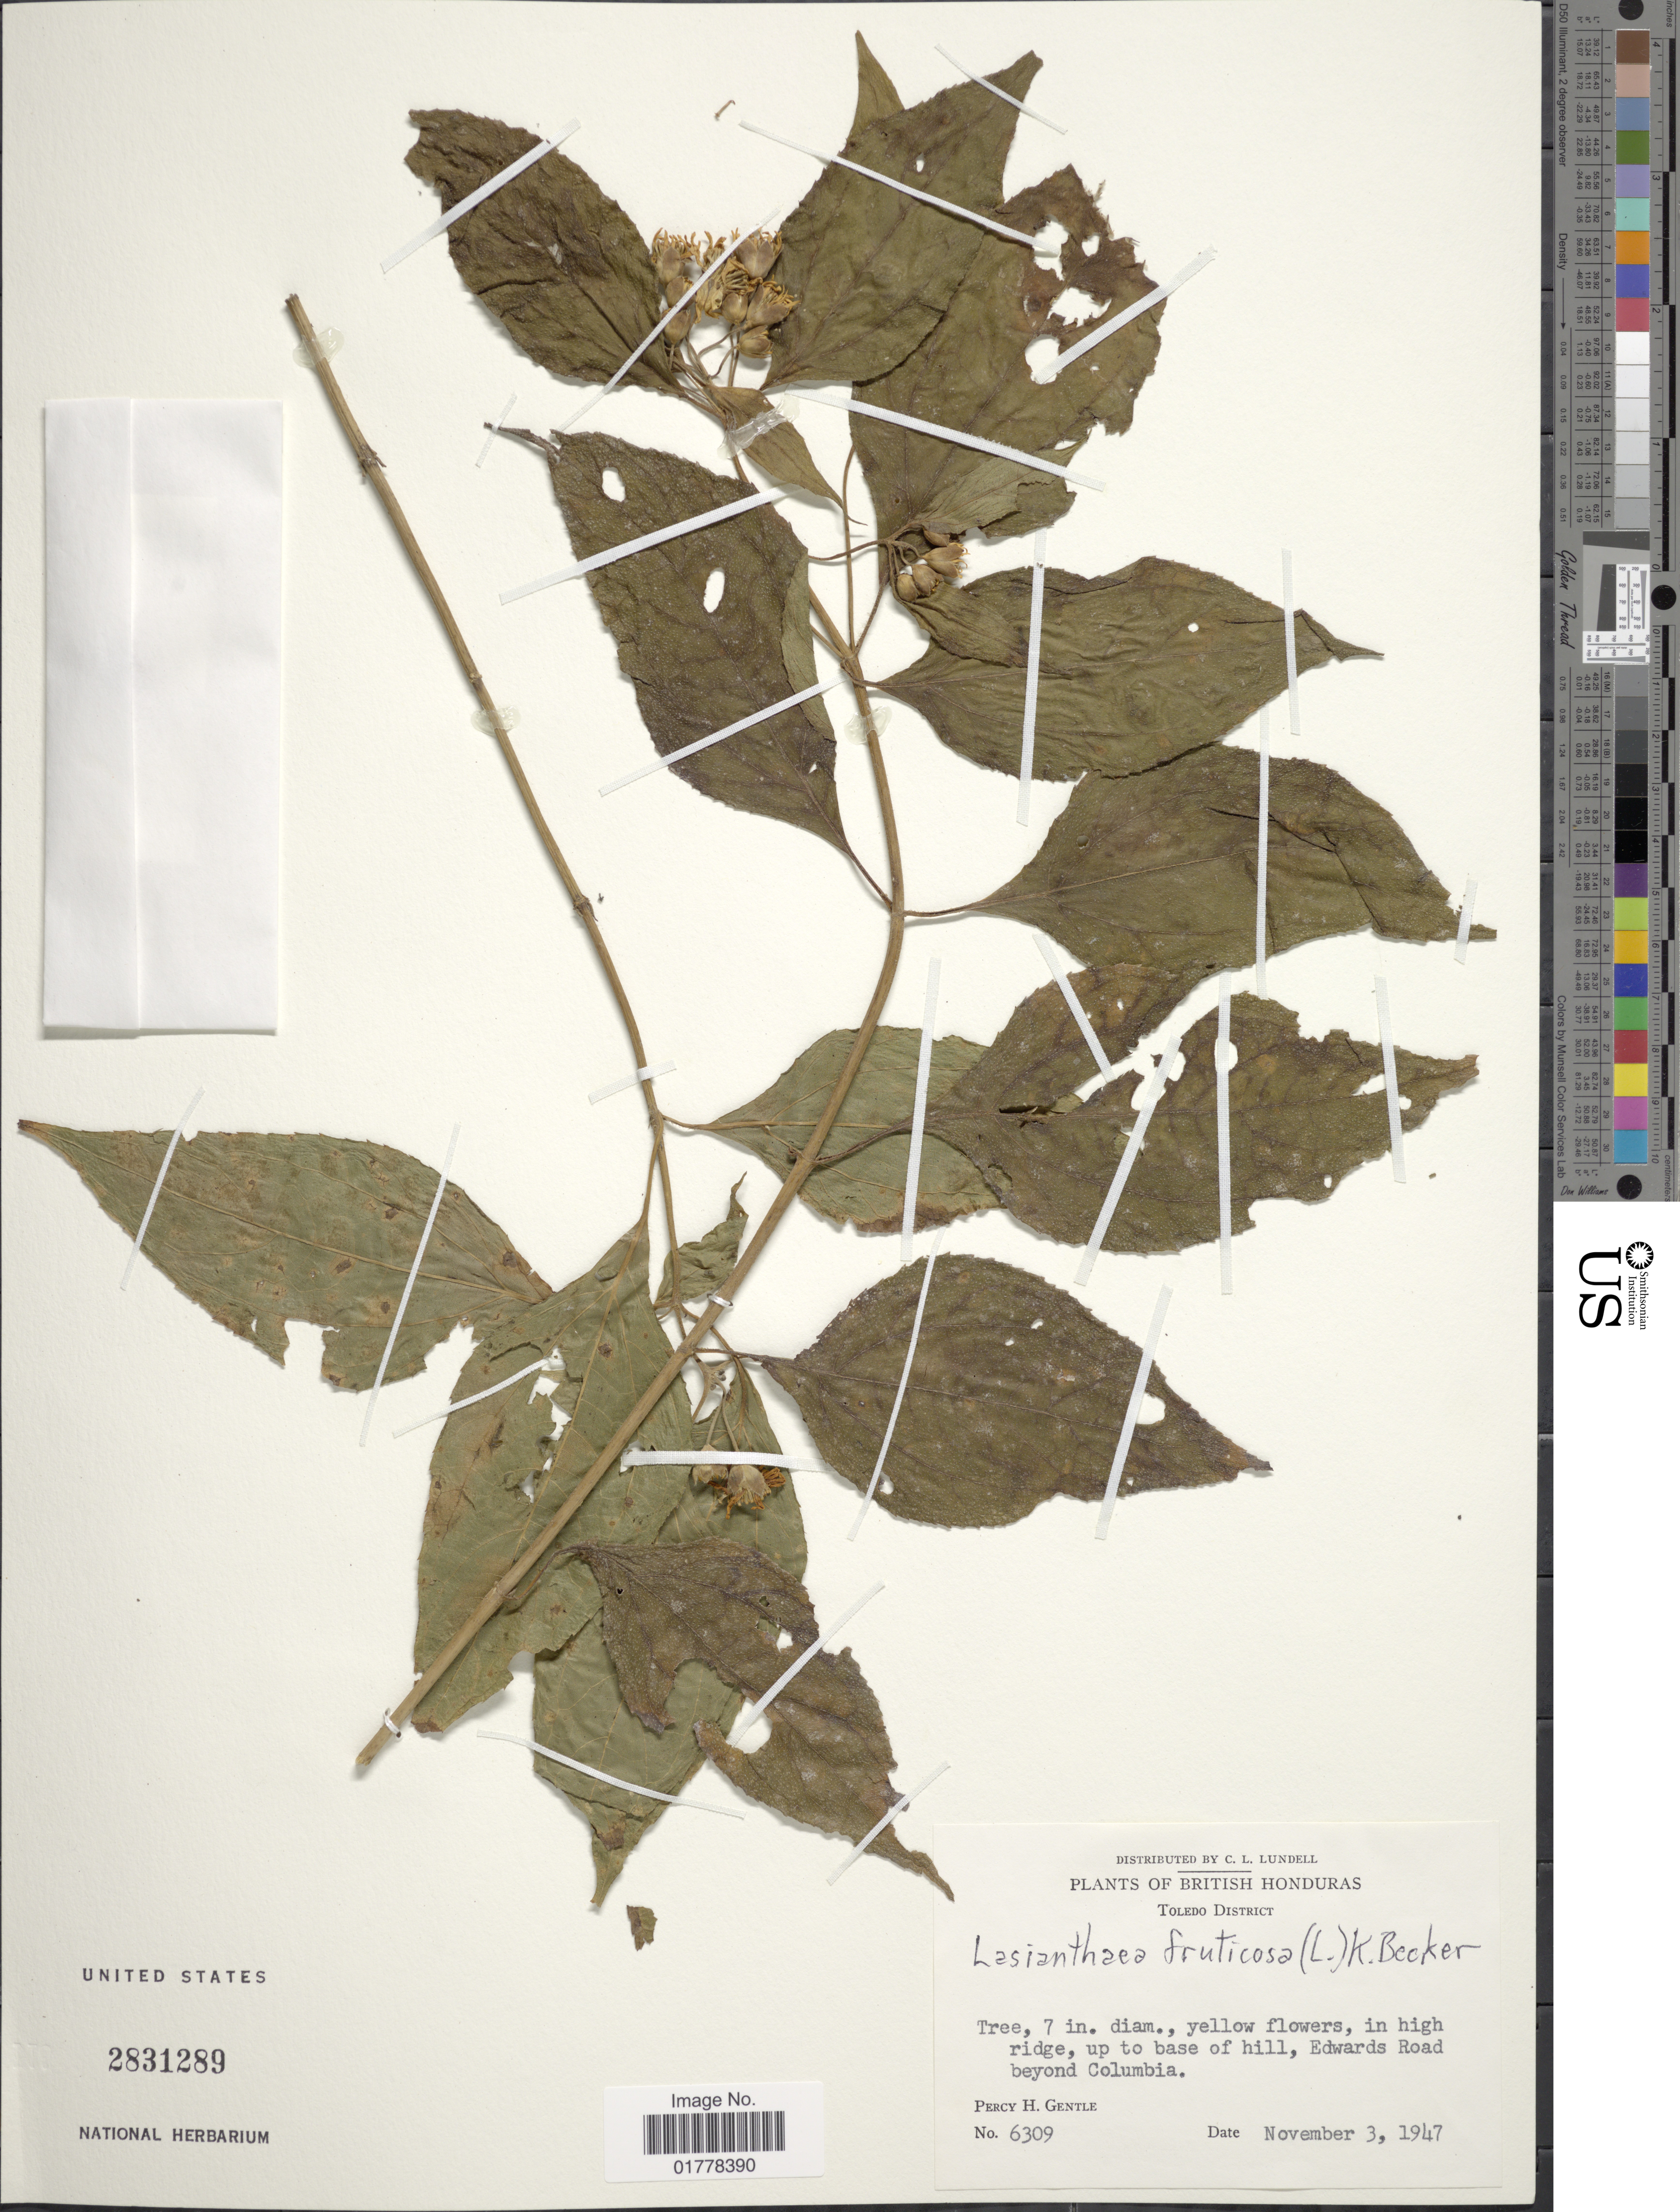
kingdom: Plantae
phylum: Tracheophyta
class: Magnoliopsida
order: Asterales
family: Asteraceae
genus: Lasianthaea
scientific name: Lasianthaea fruticosa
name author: (L.) K.M. Becker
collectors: P. H. Gentle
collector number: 6309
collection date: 1947-11-03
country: Belize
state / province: Toledo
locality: British Honduras. Toledo District. In high ridge, up to base of hill, Edwards Road beyond Columbia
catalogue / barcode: US 2831289